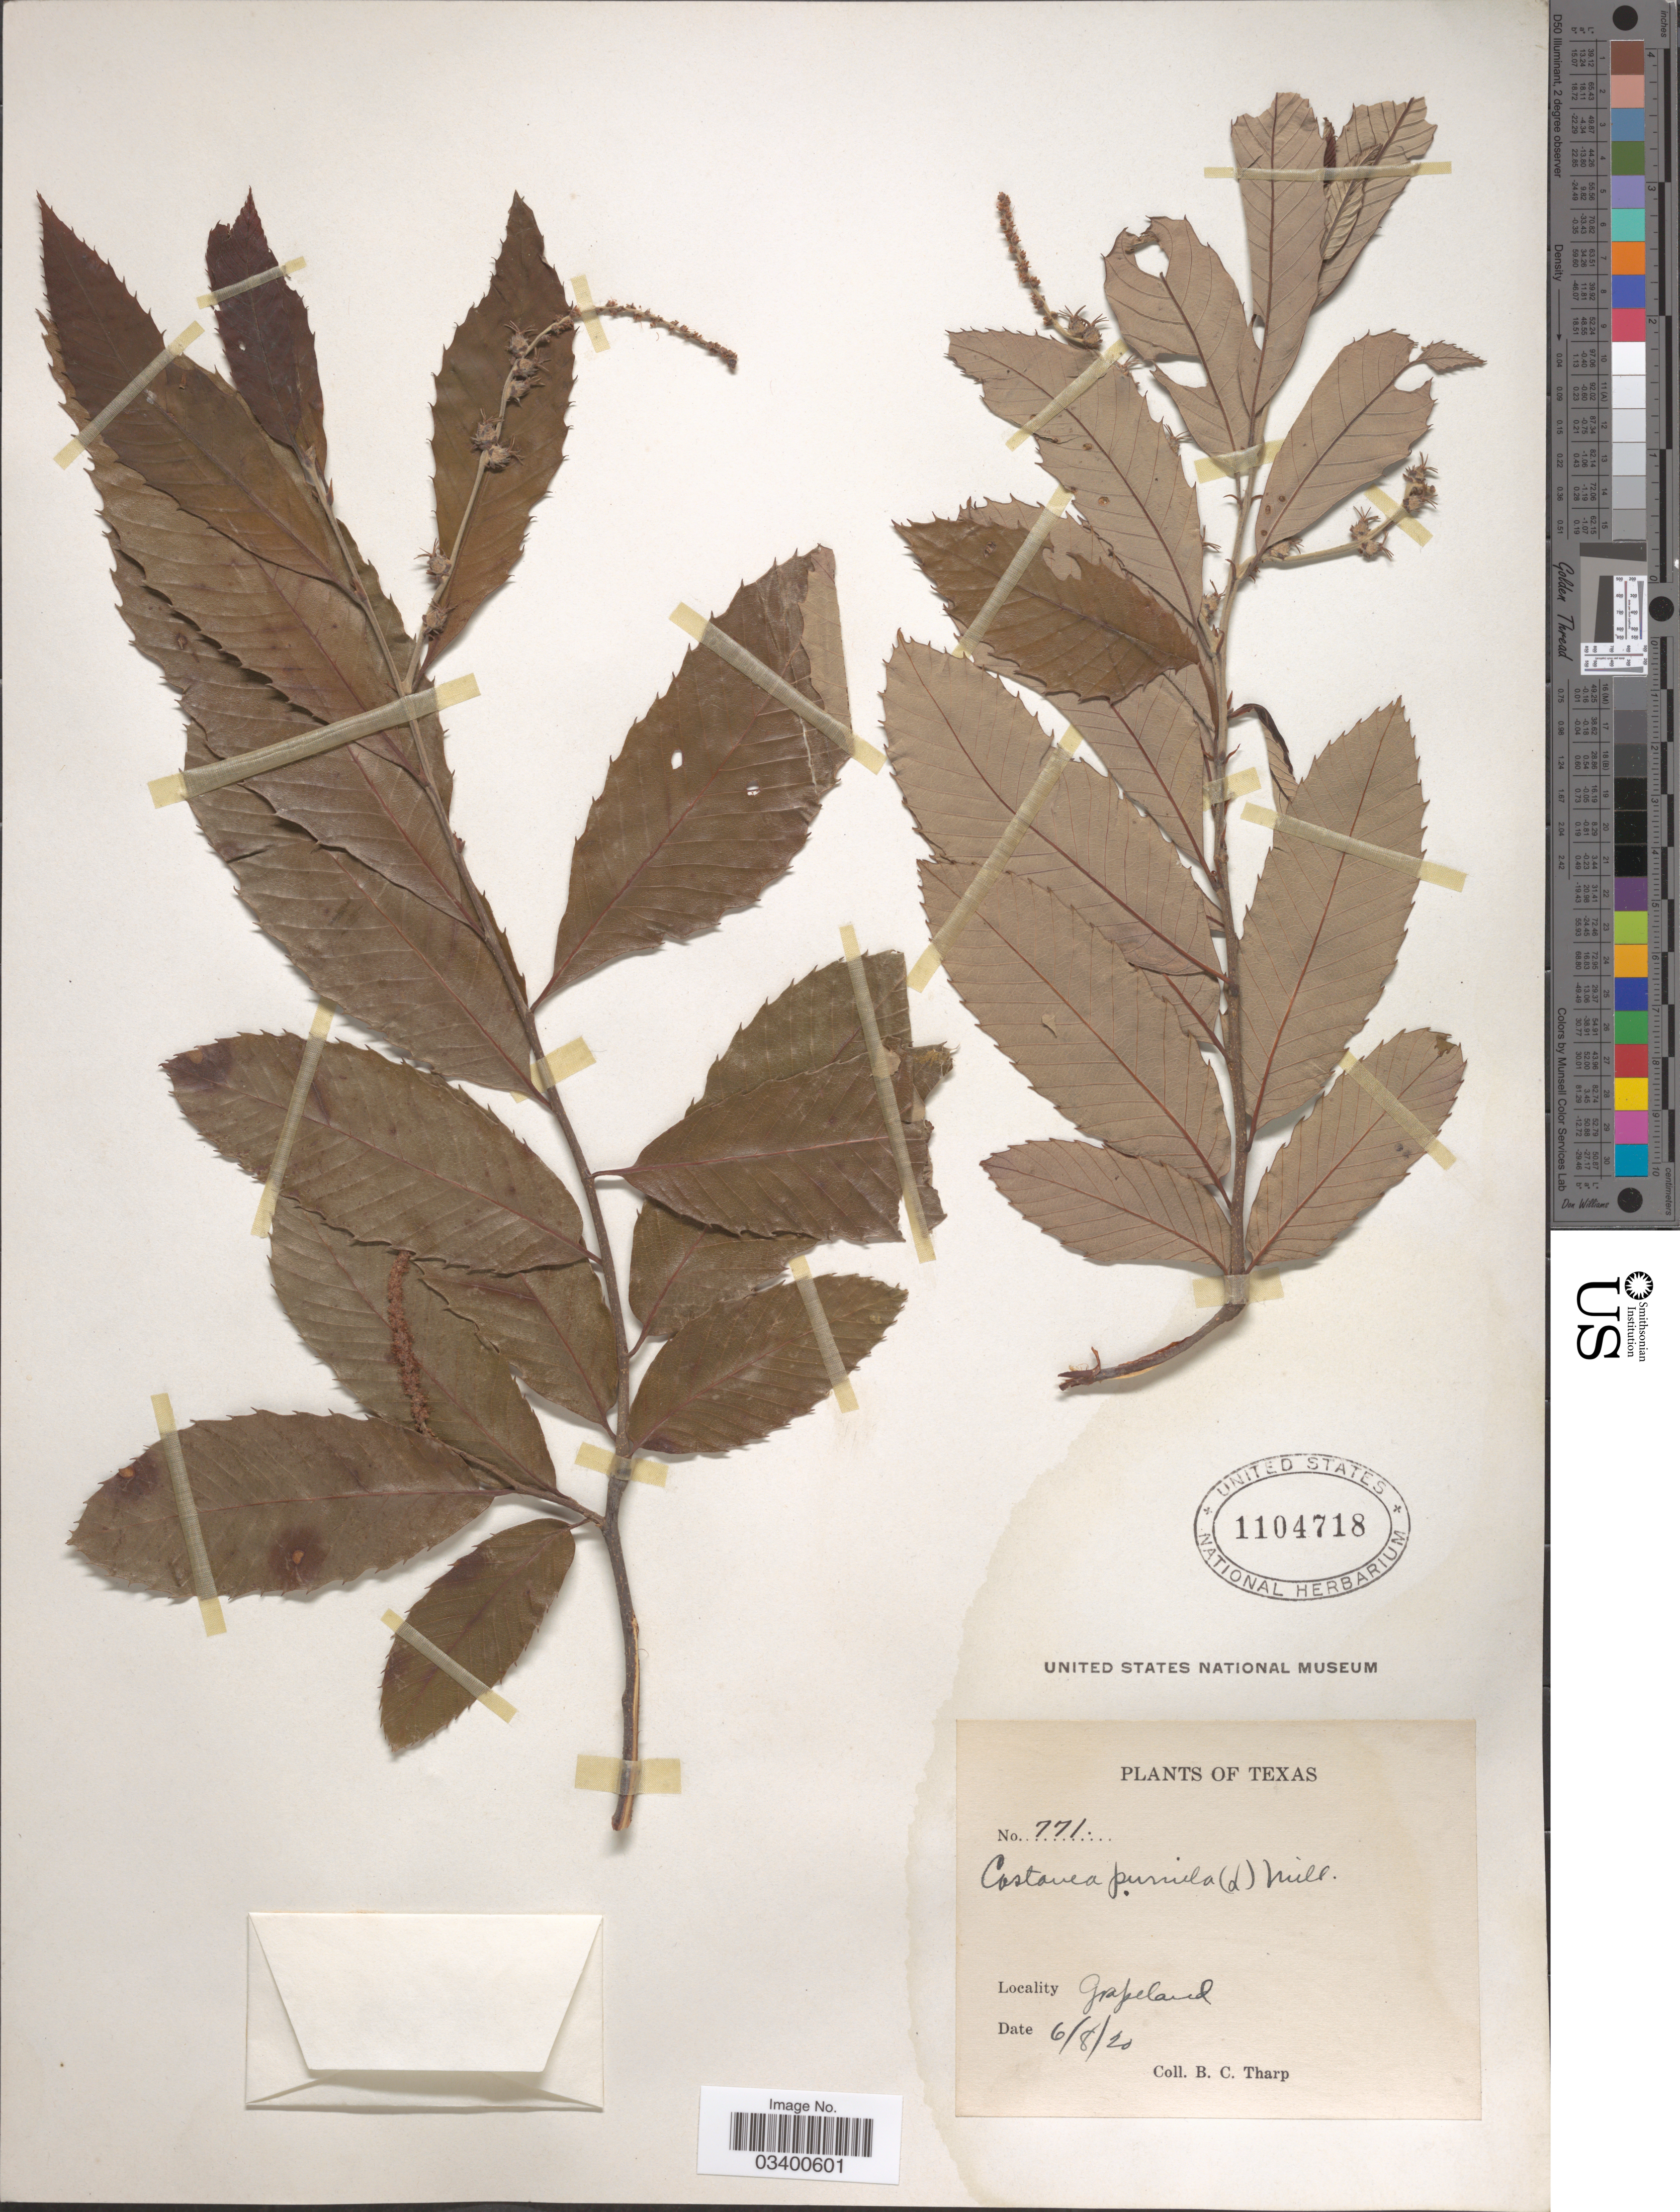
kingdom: Plantae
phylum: Tracheophyta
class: Magnoliopsida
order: Fagales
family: Fagaceae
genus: Castanea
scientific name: Castanea pumila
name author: (L.) Mill.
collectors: B. C. Tharp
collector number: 771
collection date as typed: Transcribed d/m/y: 8/6/20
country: United States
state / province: Texas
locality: Grapeland.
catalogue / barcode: US 1104718